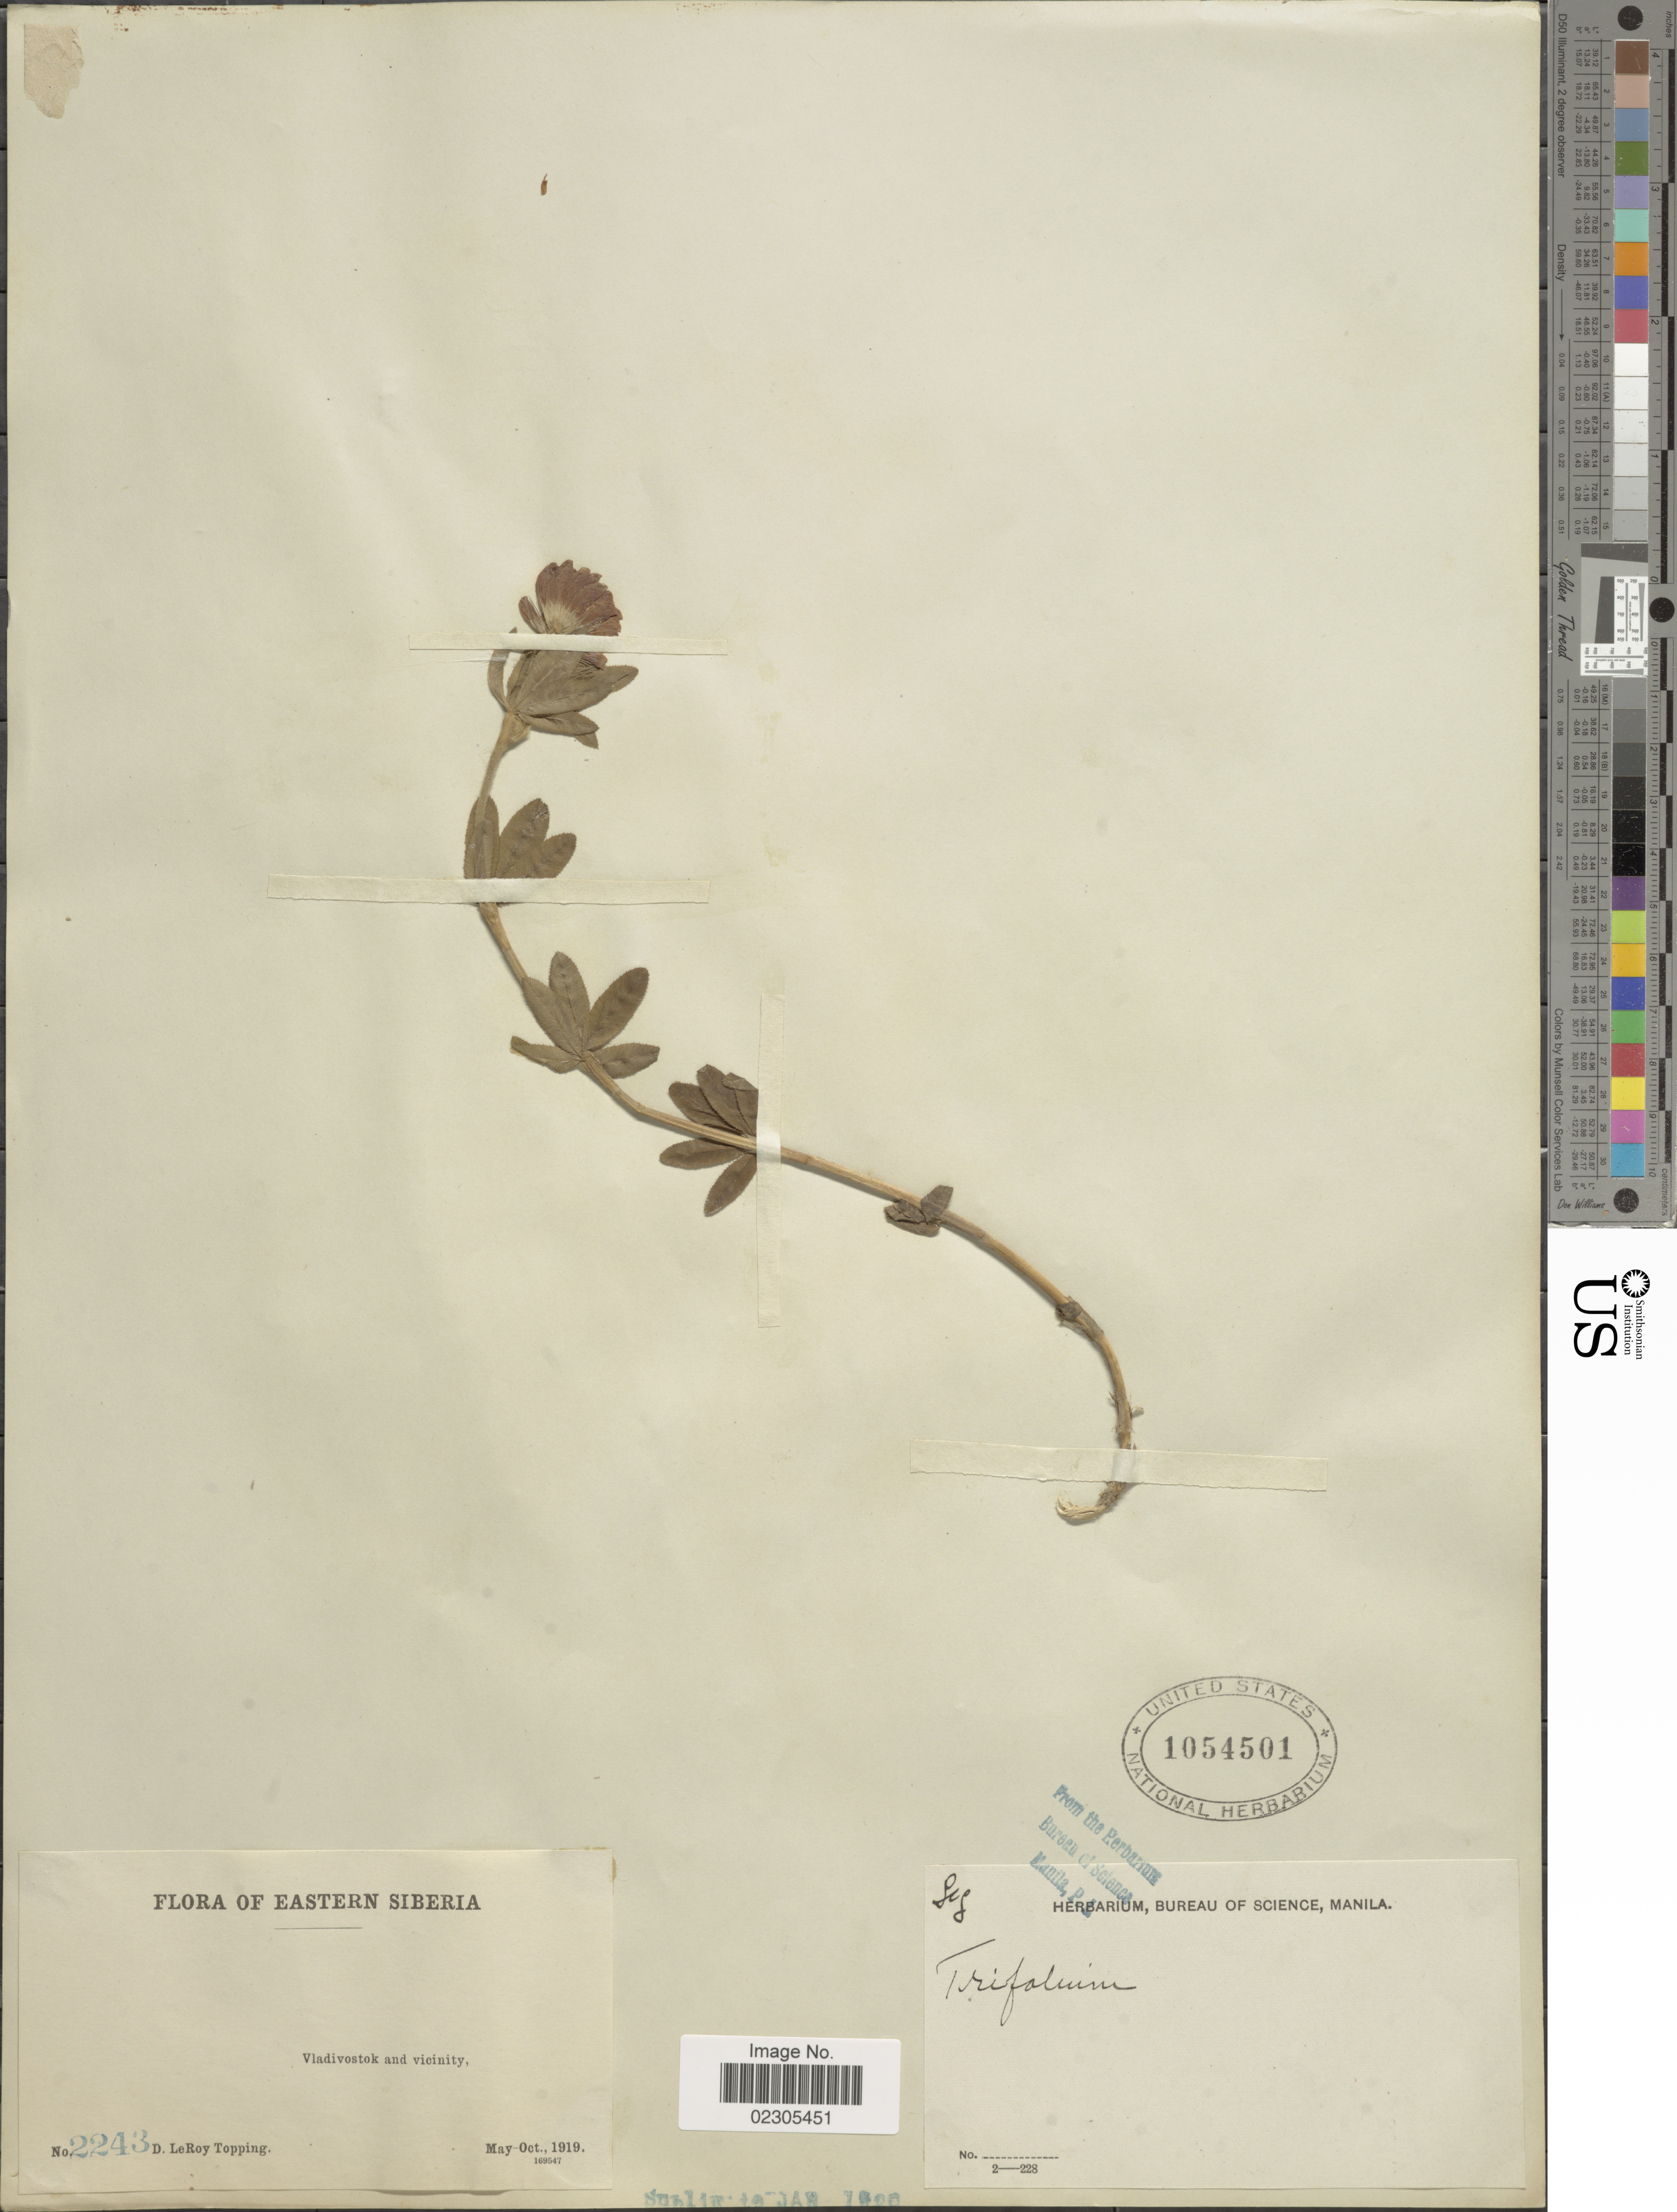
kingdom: Plantae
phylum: Tracheophyta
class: Magnoliopsida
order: Fabales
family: Fabaceae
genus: Trifolium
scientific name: Trifolium sp.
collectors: D. L. Topping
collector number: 2243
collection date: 1919-05/1919-10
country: Russian Federation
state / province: Primorsky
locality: Eastern Siberia, Vladivostok and vicinity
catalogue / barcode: US 1054501